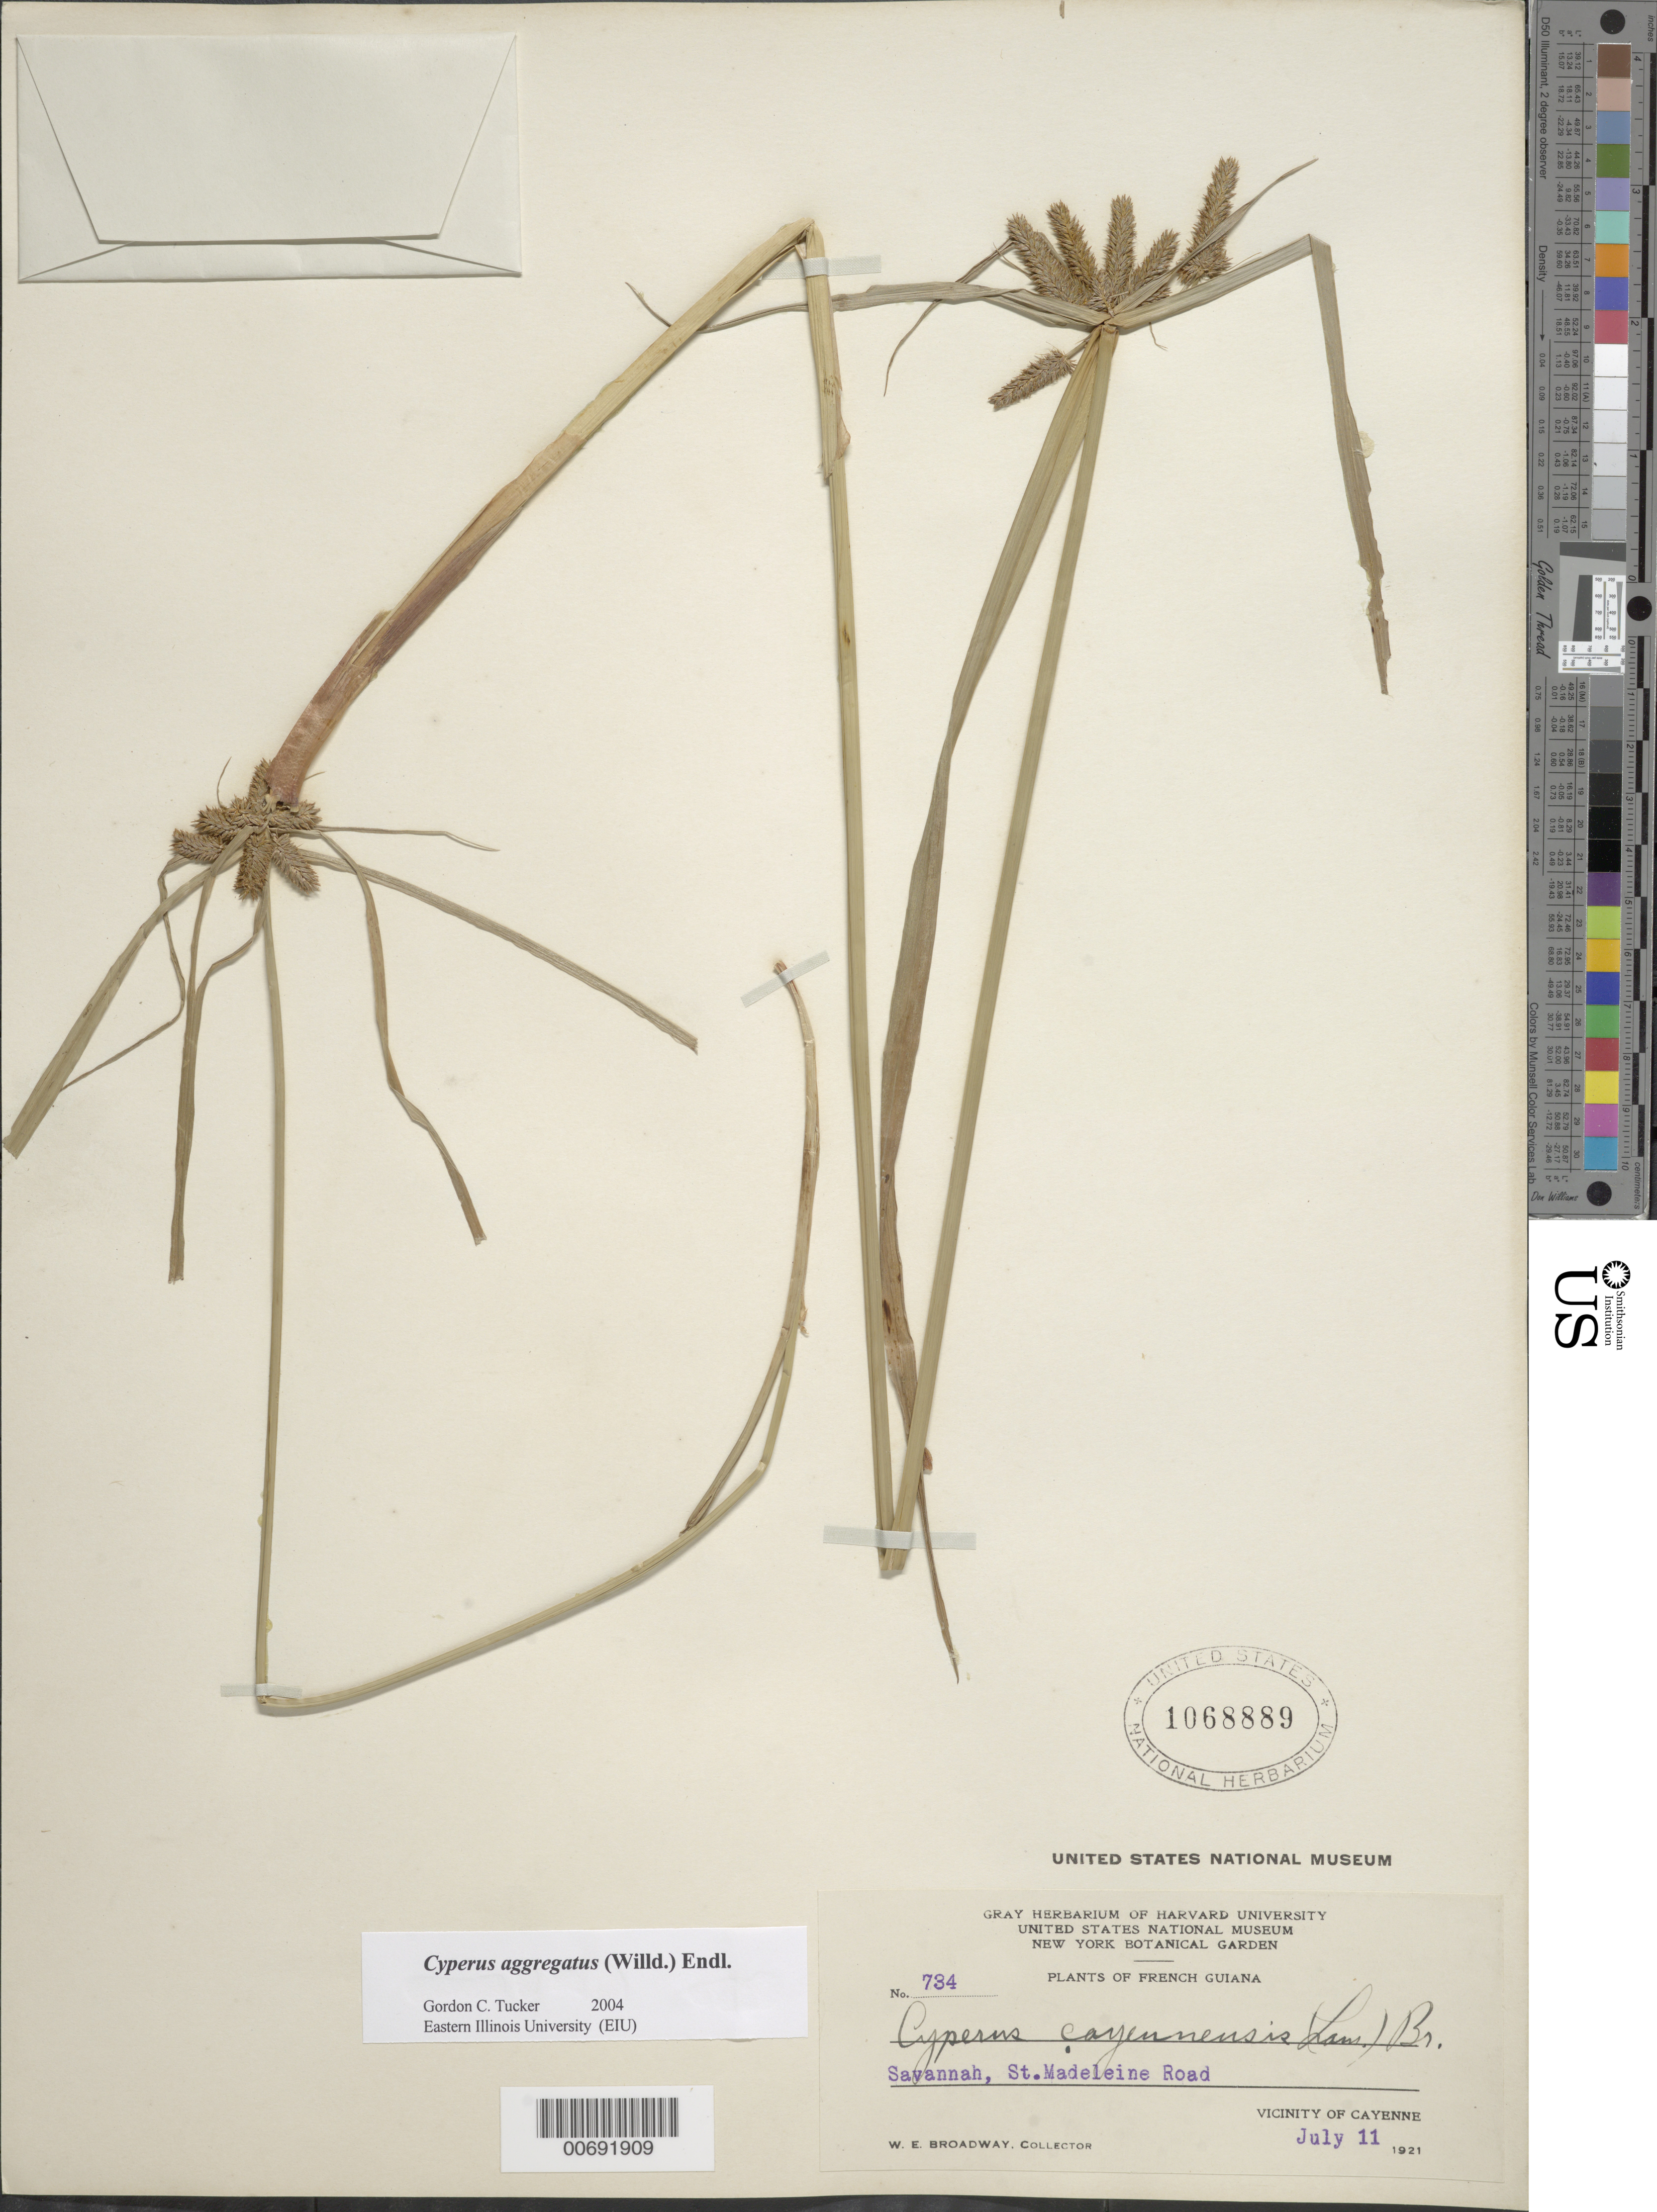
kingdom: Plantae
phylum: Tracheophyta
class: Liliopsida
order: Poales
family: Cyperaceae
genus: Cyperus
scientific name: Cyperus aggregatus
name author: (Willd.) Endl.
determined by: Tucker, G. C.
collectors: W. E. Broadway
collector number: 734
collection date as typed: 11-Jul-21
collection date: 1921-07-11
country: French Guiana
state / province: Cayenne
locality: Cayenne, vic., St. Madeleine Road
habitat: Savanna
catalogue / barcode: US 1068889